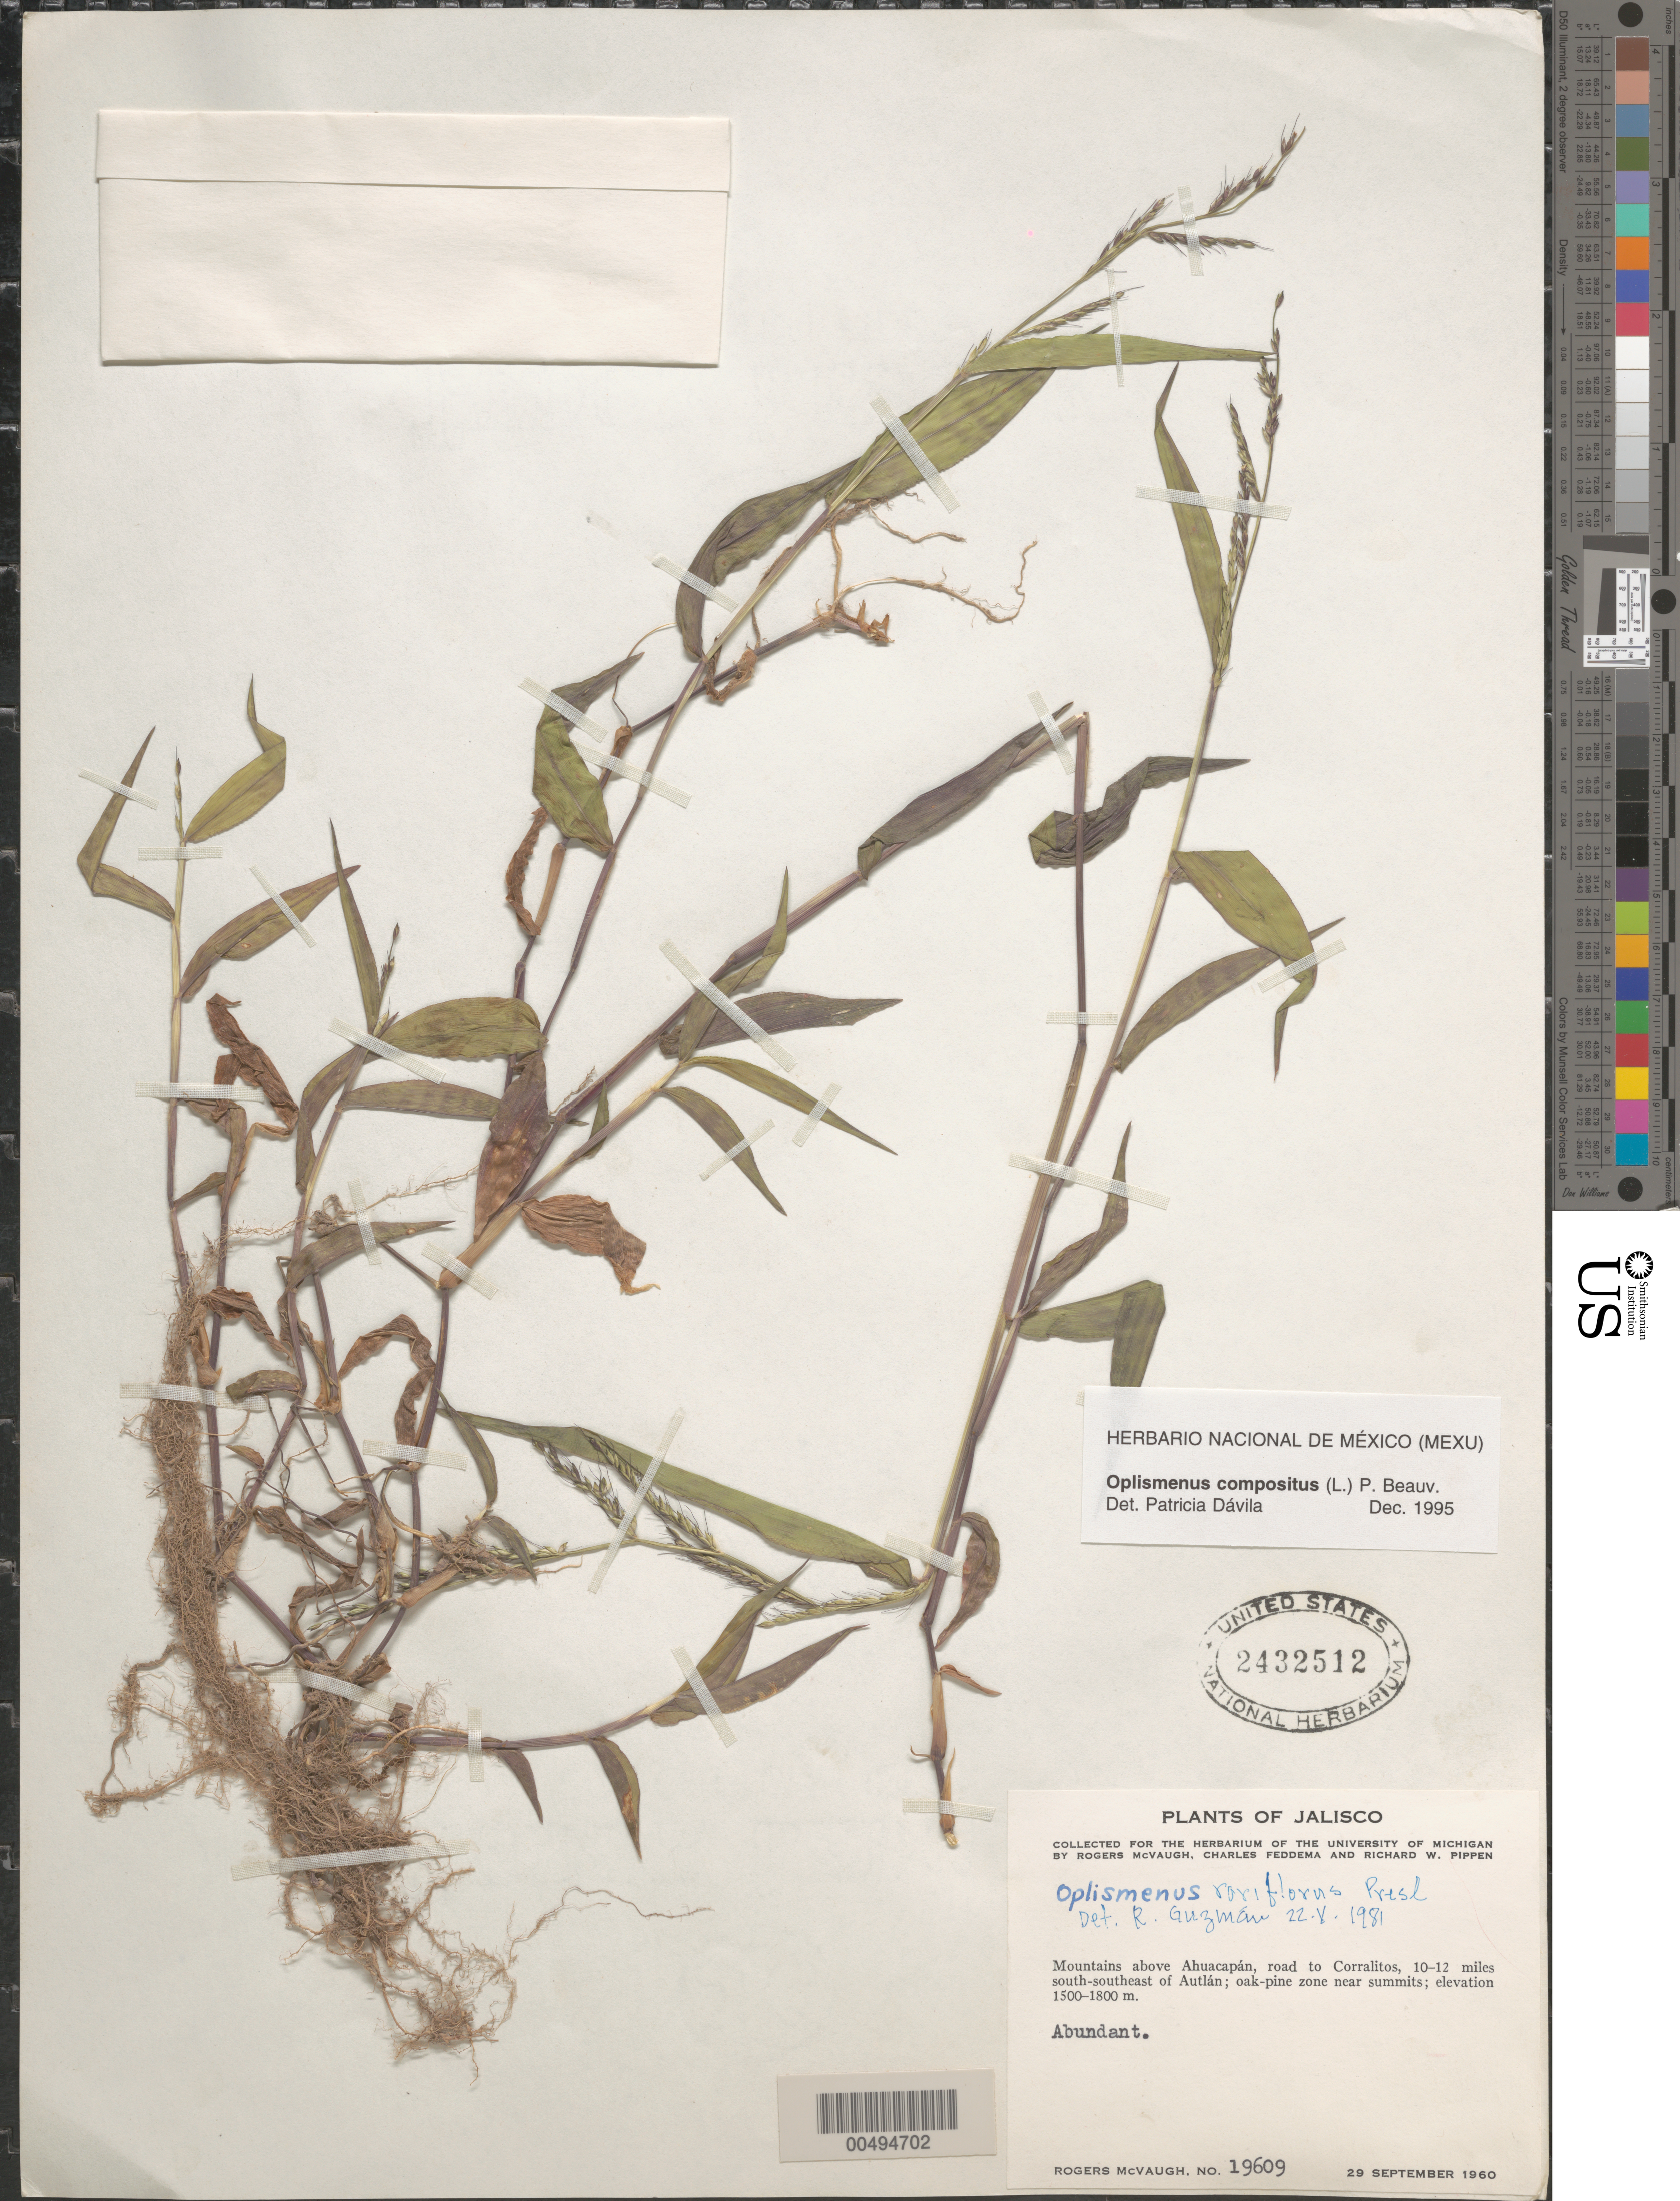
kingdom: Plantae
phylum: Tracheophyta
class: Liliopsida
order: Poales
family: Poaceae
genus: Oplismenus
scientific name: Oplismenus compositus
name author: (L.) P. Beauv.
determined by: Dávila, P. D.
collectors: R. McVaugh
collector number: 19609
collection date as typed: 29 Sep 1960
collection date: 1960-09-29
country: Mexico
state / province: Jalisco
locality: Mts above Ahuacapán, rd to Corralitos, 10-12 mi S-SE of Autlán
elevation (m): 1500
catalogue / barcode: US 2432512